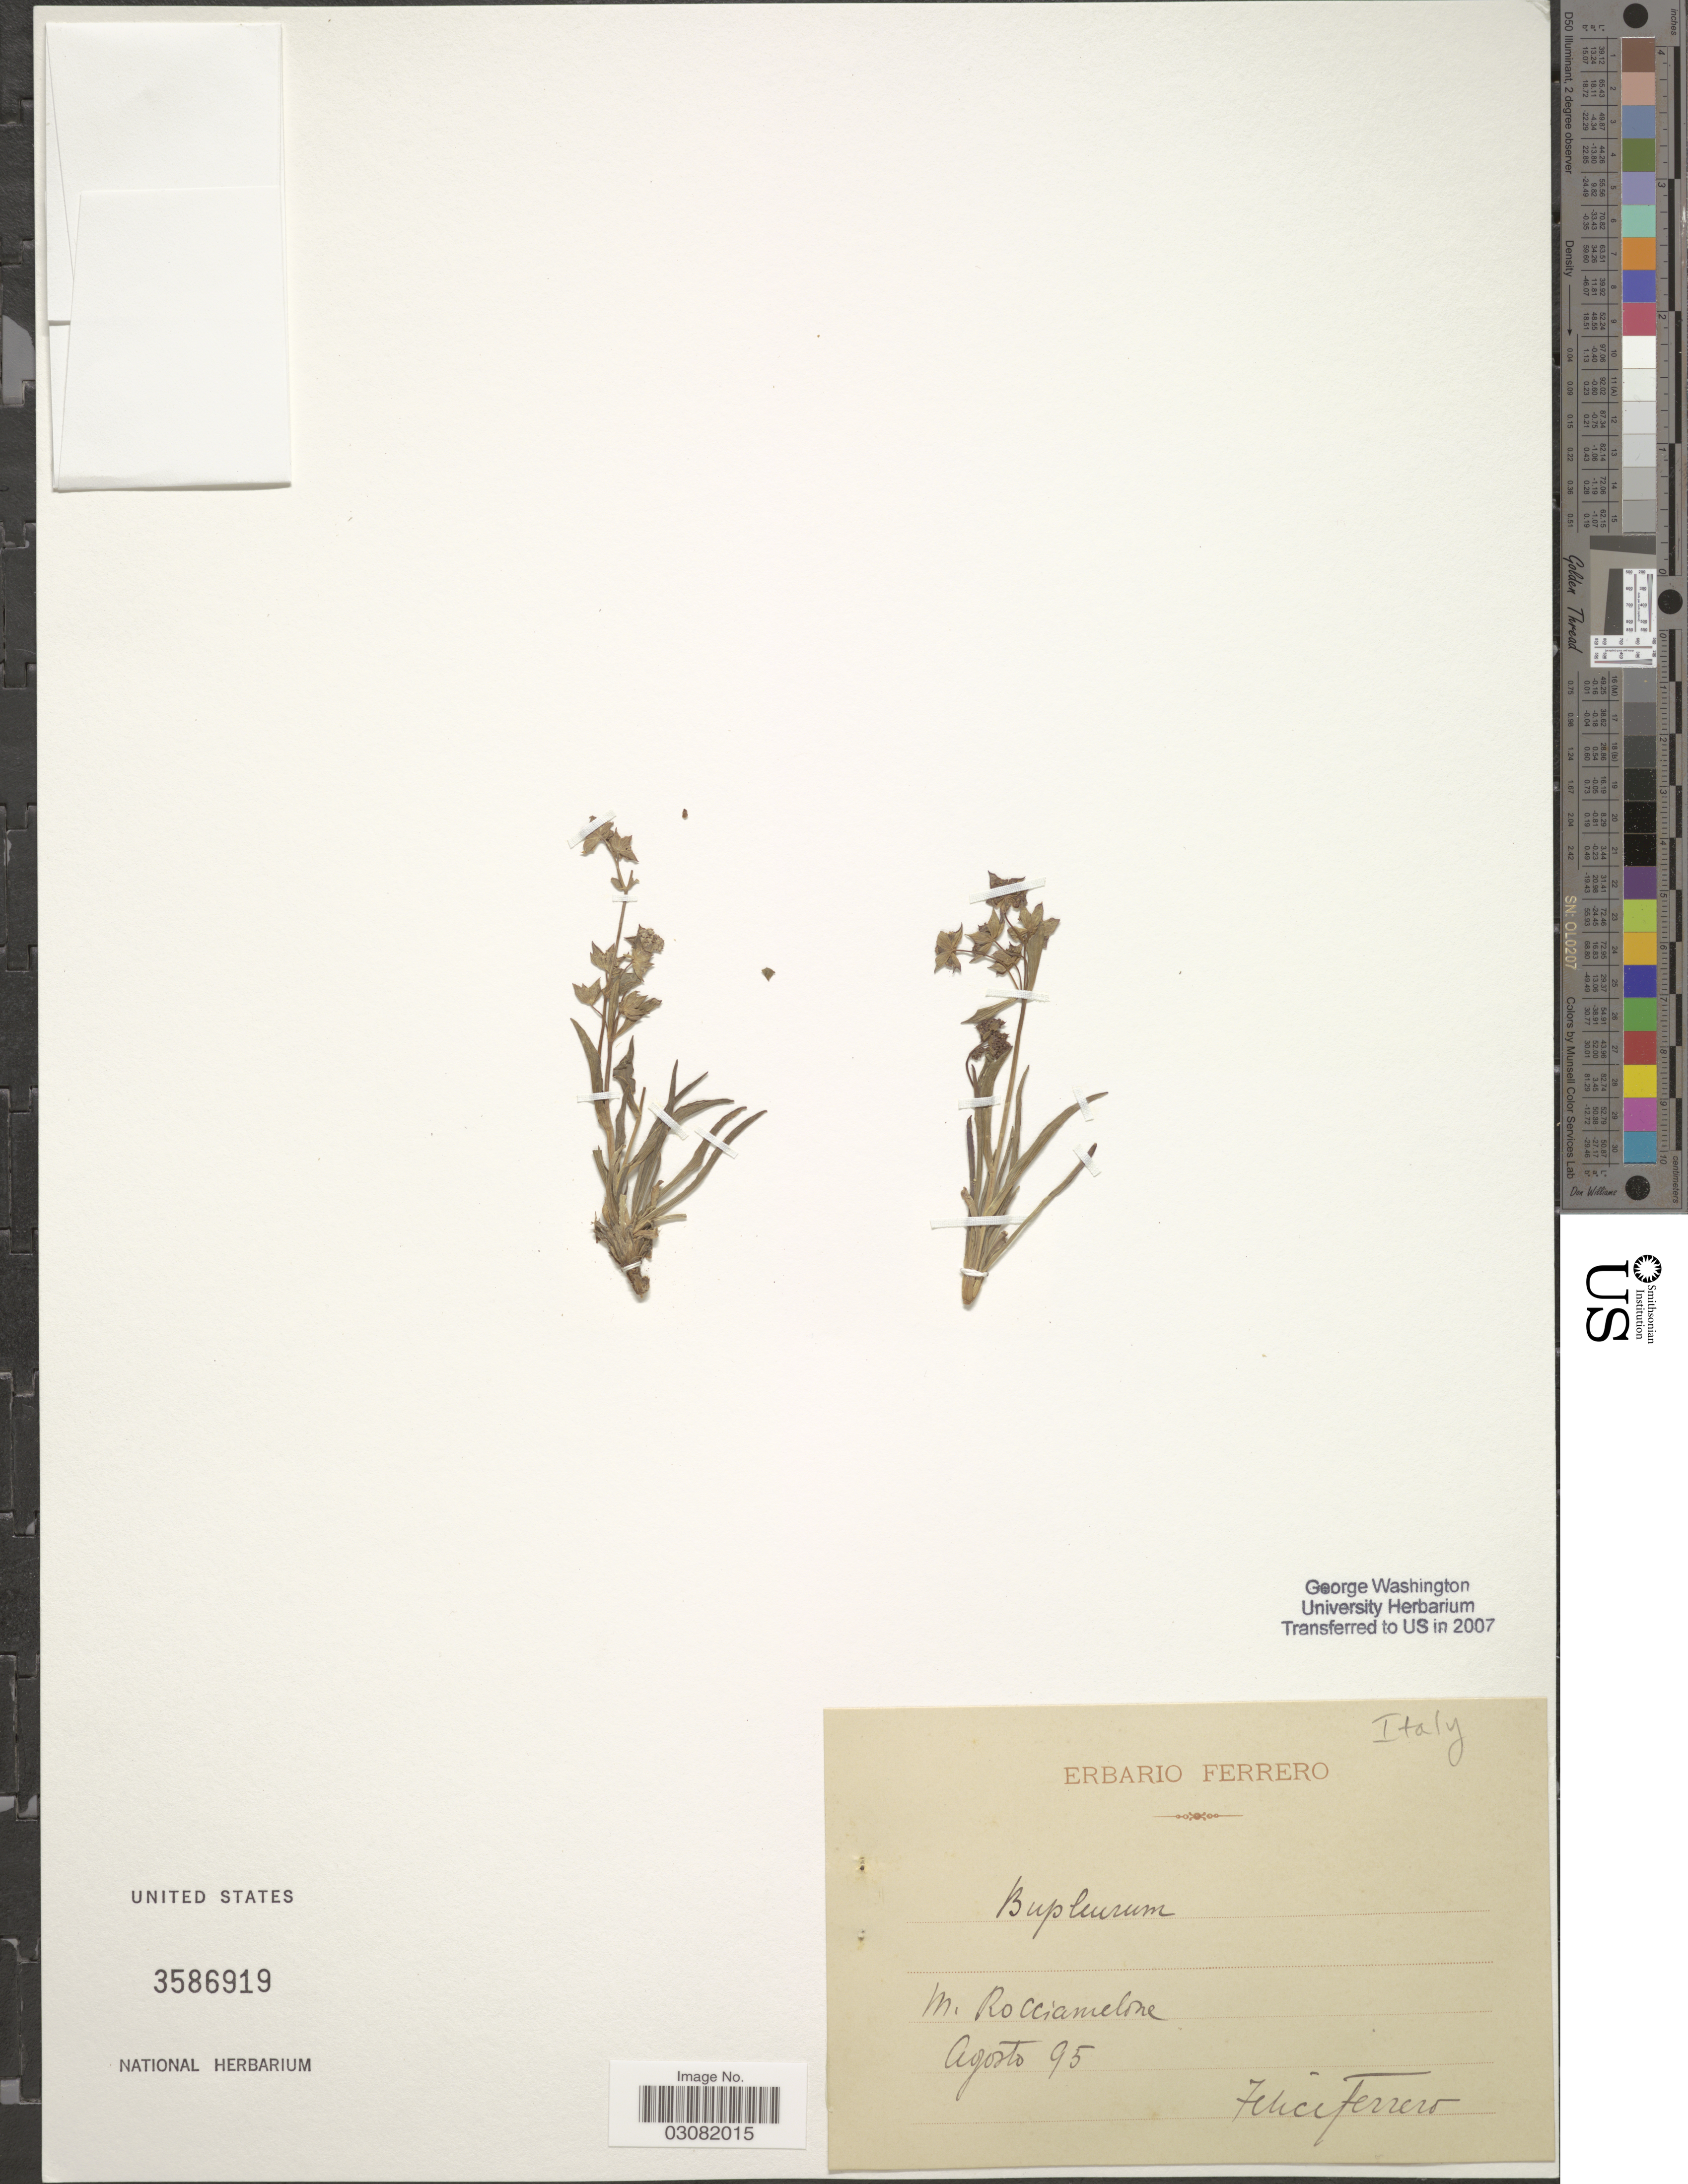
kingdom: Plantae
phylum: Tracheophyta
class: Magnoliopsida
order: Apiales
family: Apiaceae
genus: Bupleurum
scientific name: Bupleurum sp.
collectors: F. Ferrero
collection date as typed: Transcribed d/m/y: /8/95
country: Italy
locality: M. Rocciamelone.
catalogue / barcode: US 3586919